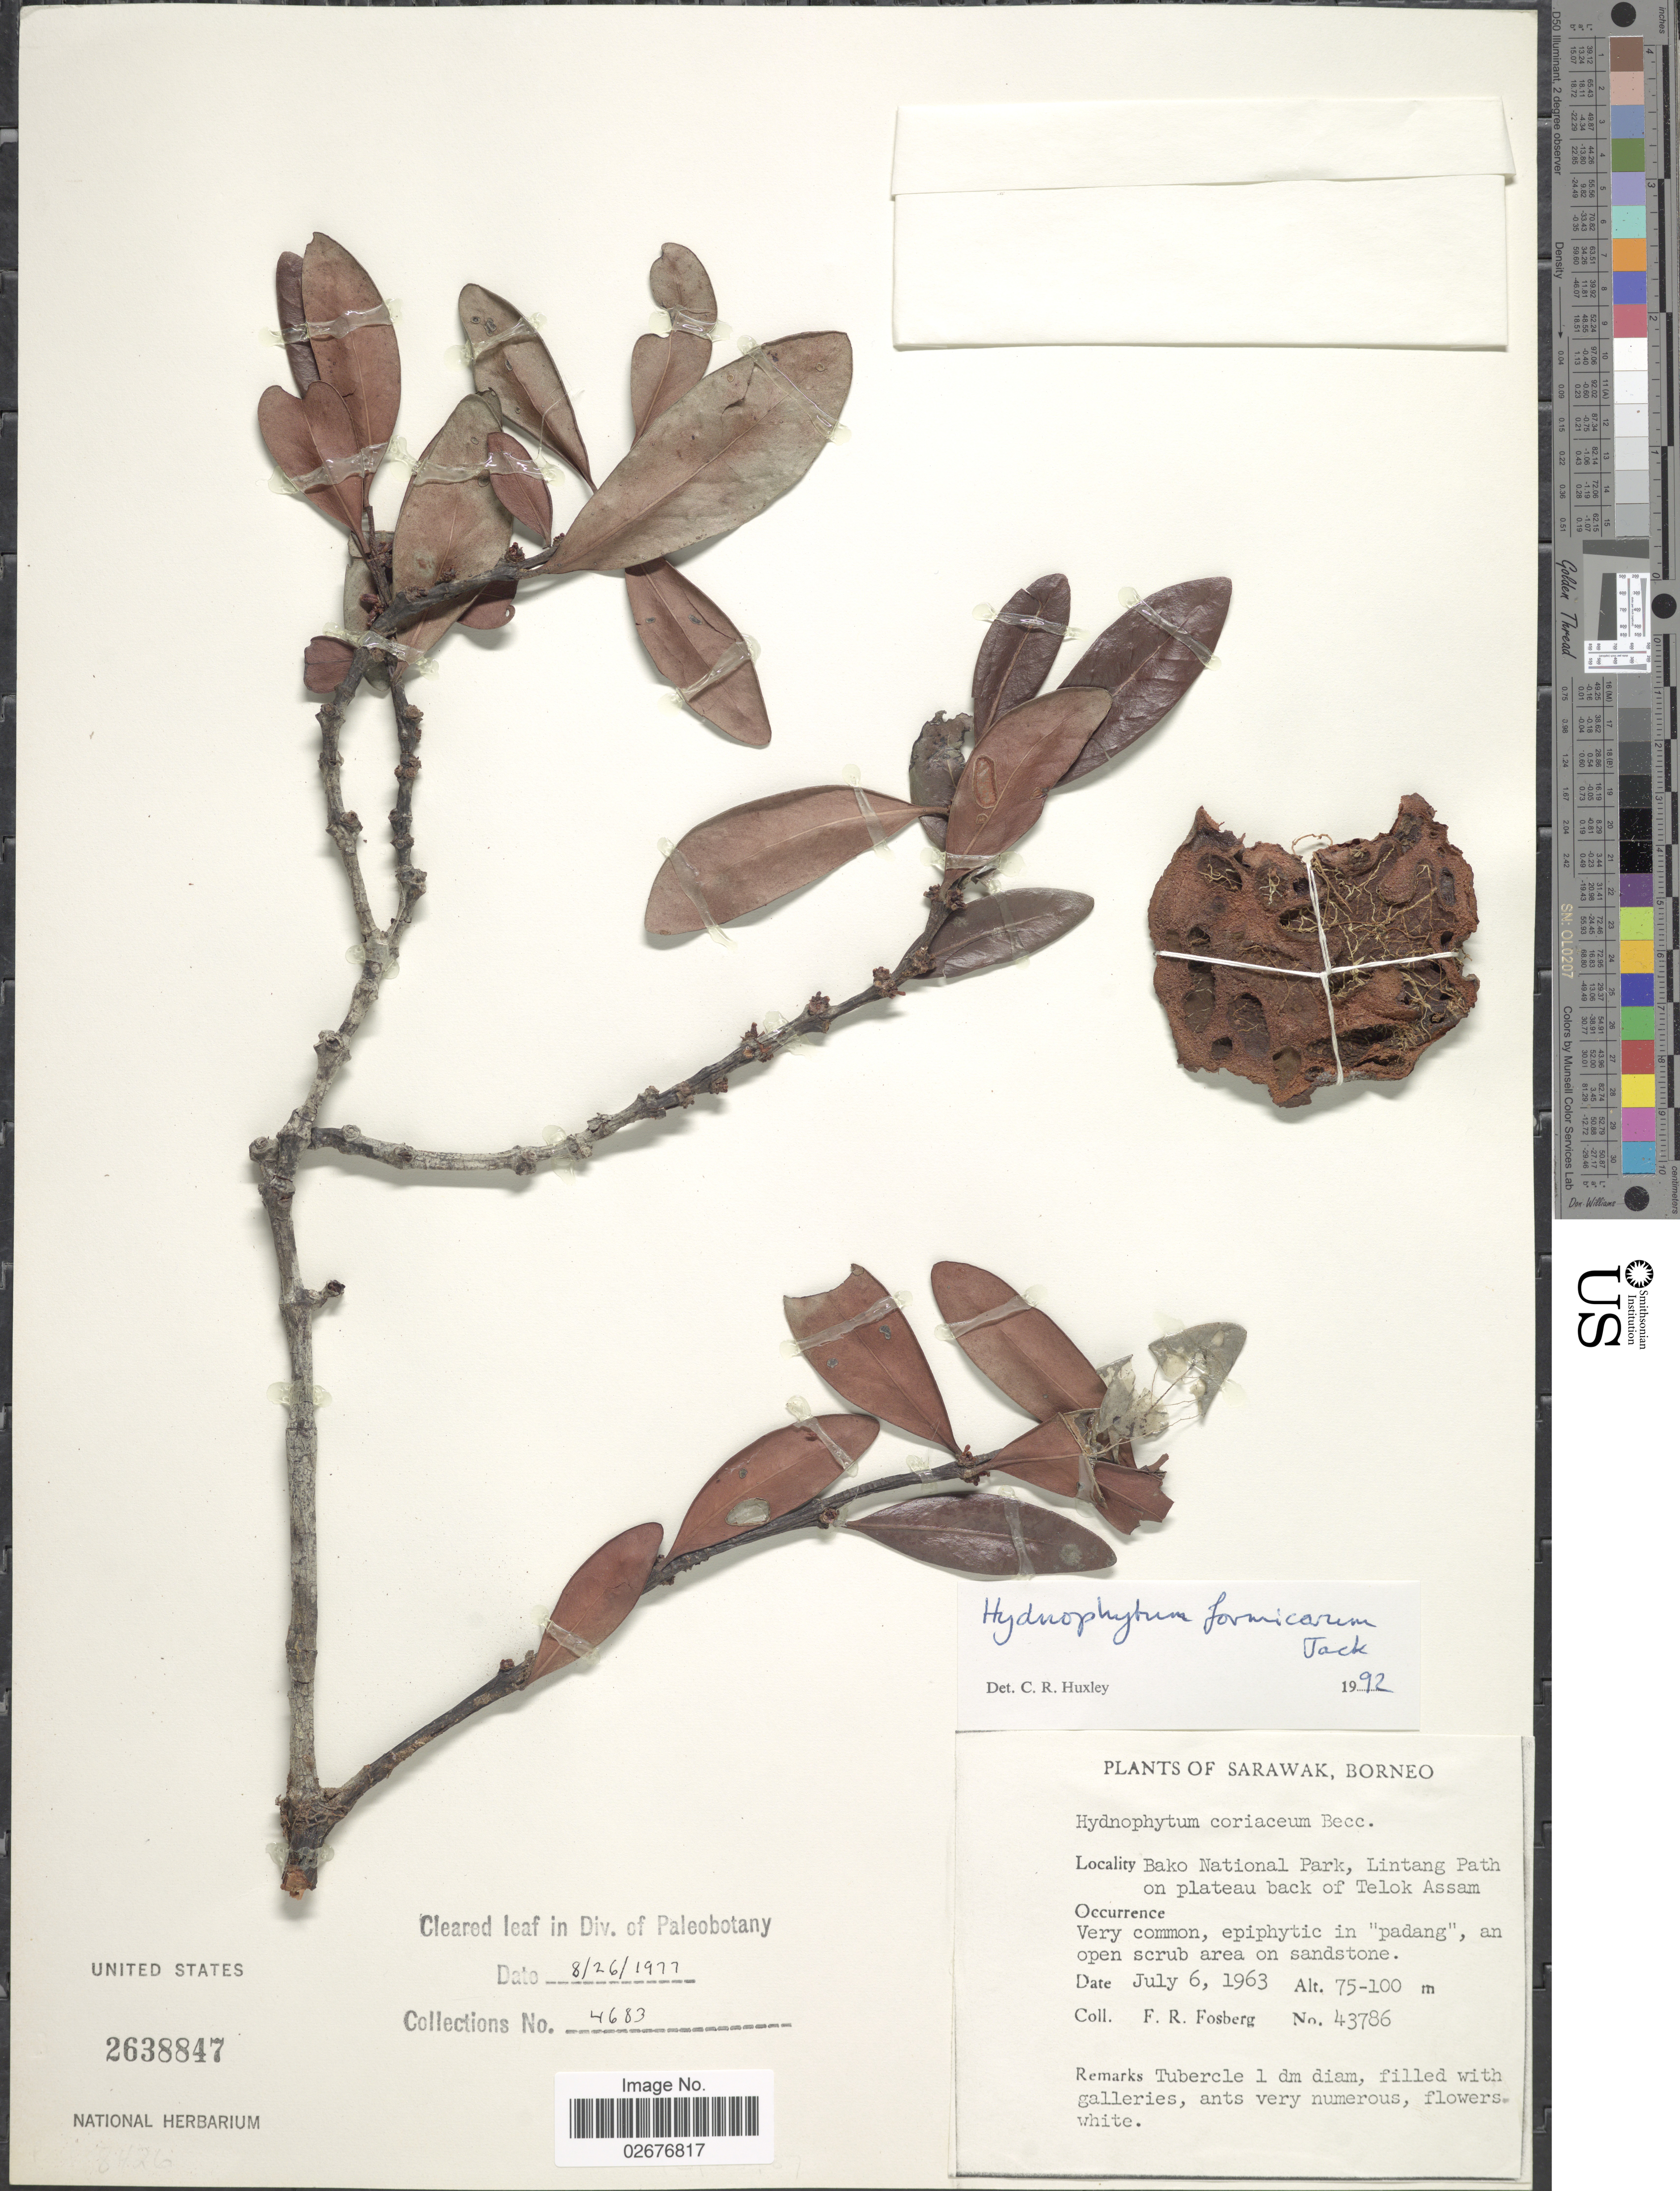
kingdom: Plantae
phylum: Tracheophyta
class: Magnoliopsida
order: Gentianales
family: Rubiaceae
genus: Hydnophytum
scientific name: Hydnophytum formicarum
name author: Jack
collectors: F. R. Fosberg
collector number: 43786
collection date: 1963-07-06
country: Malaysia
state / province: Sarawak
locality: Borneo, Bako National Park, Lintang Path on plateau back of Telok Assam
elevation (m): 75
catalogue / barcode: US 2638847